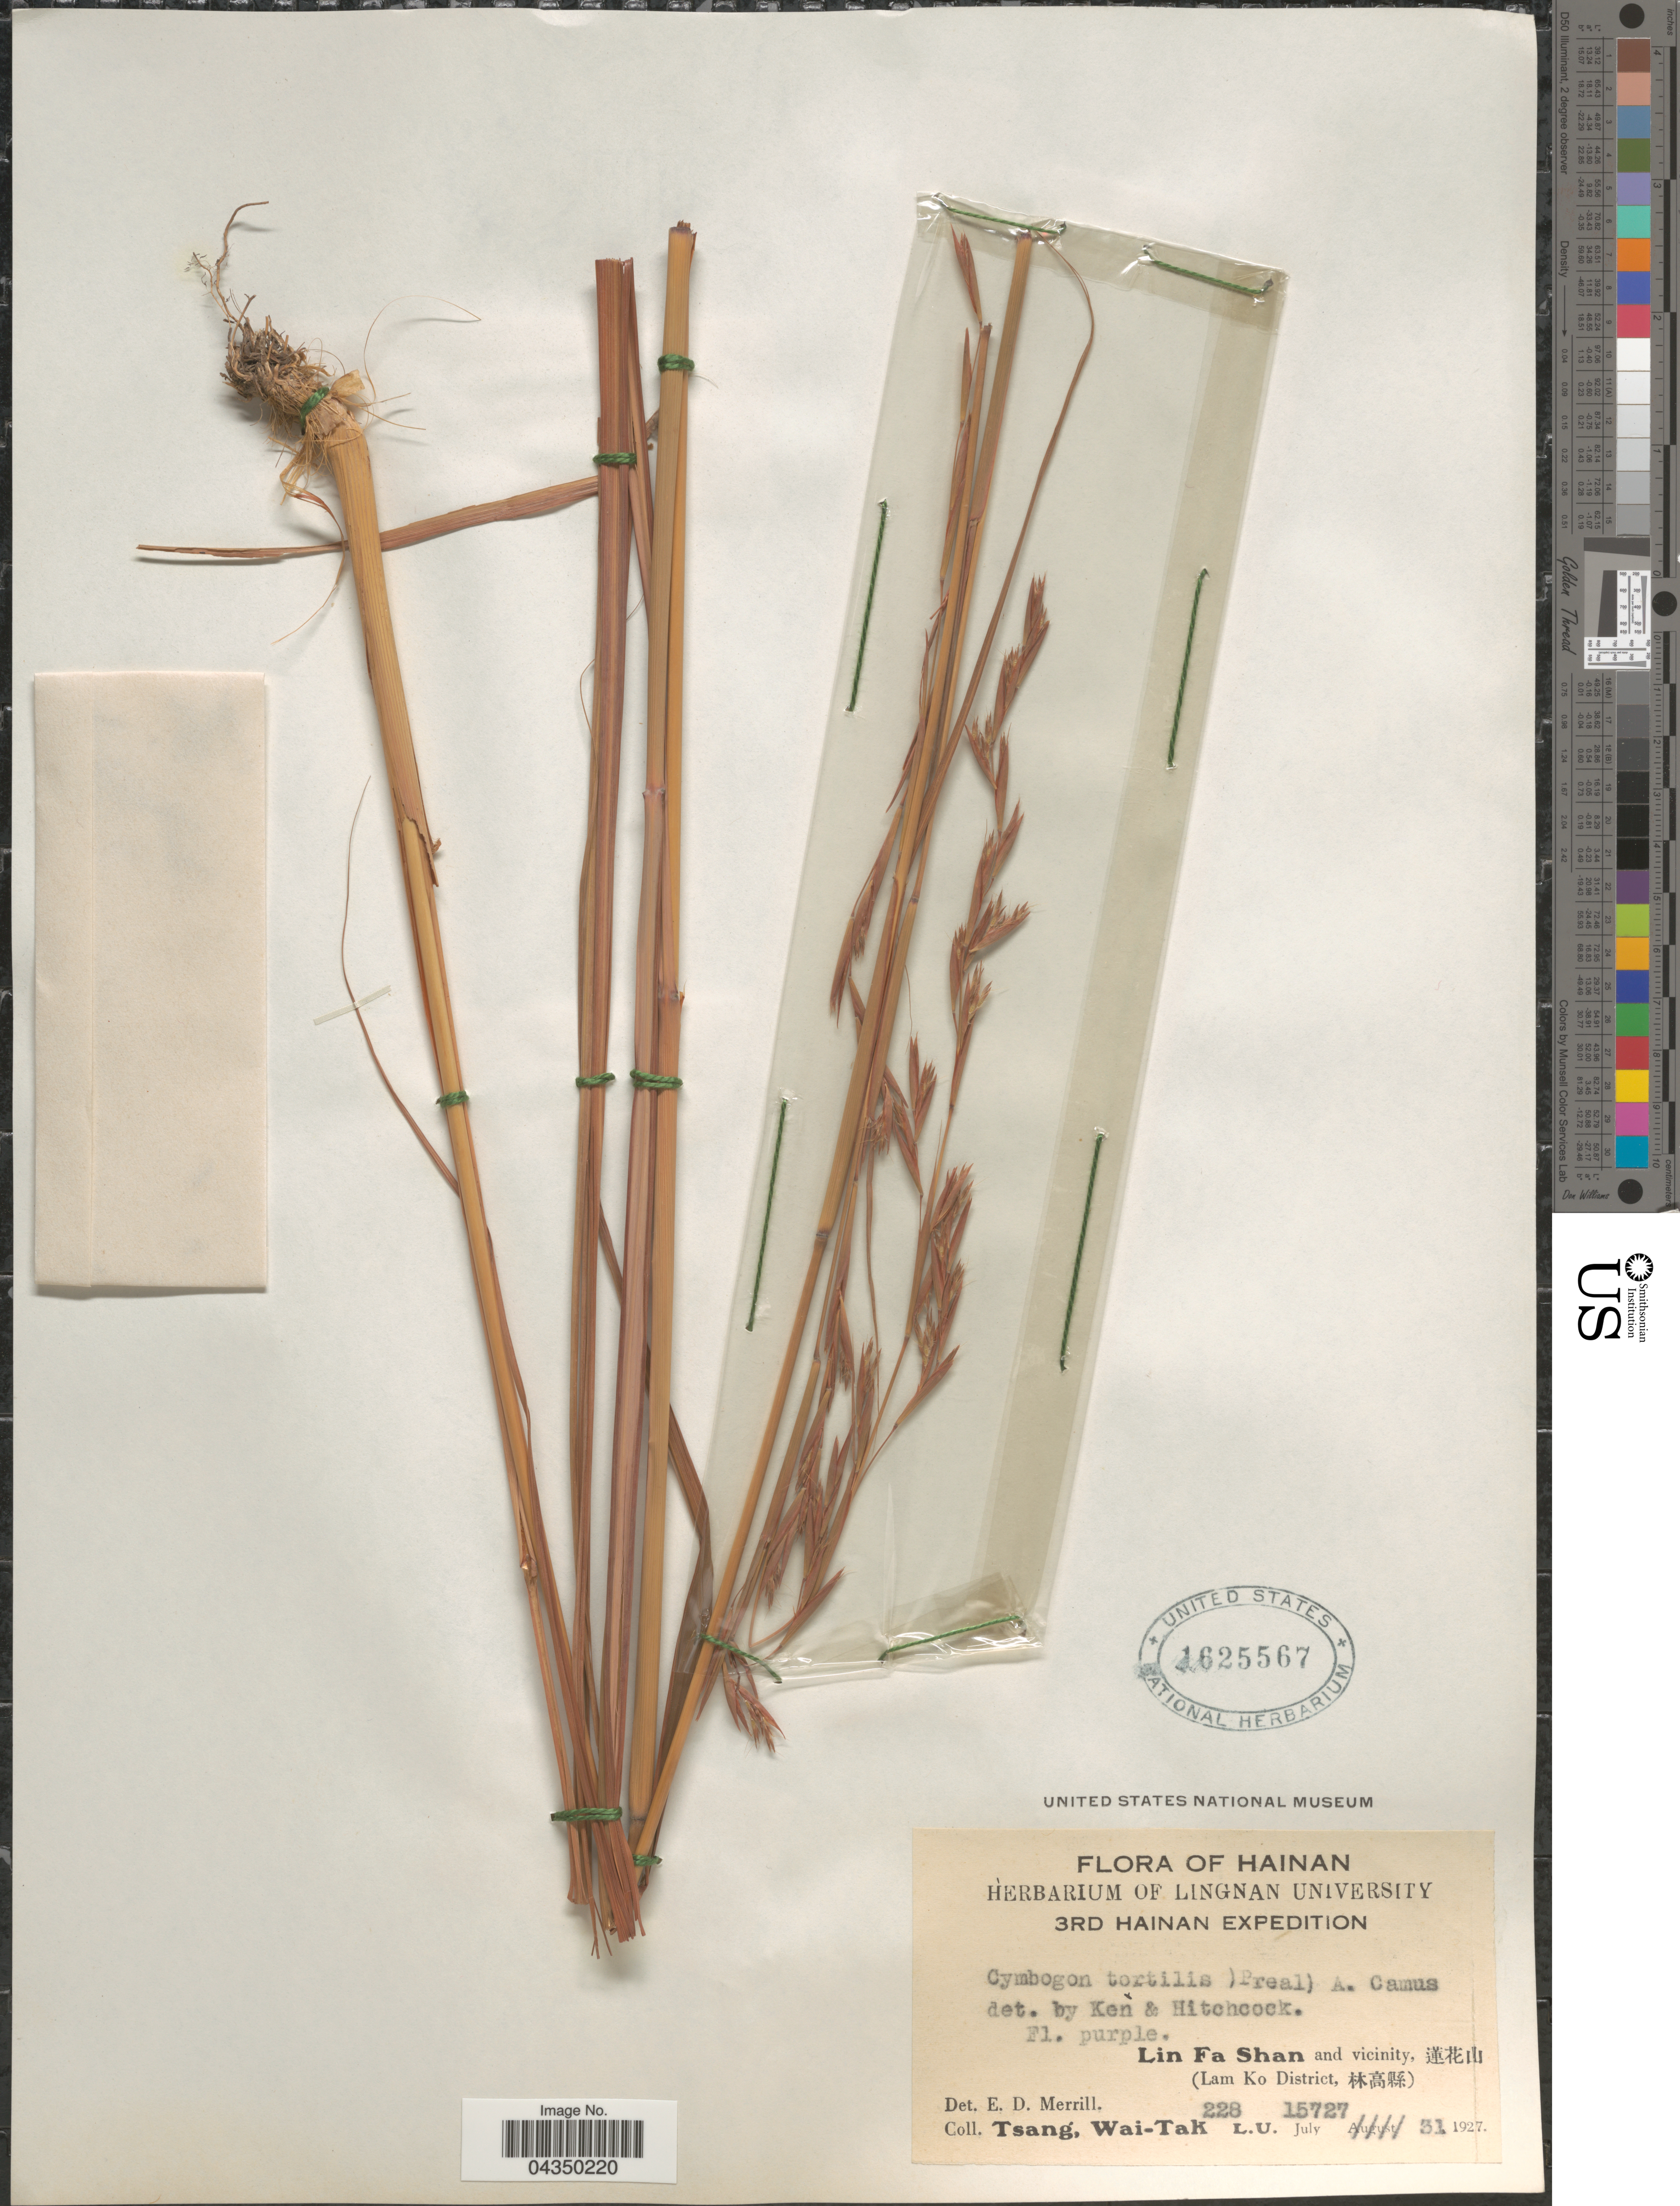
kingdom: Plantae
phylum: Tracheophyta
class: Liliopsida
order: Poales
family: Poaceae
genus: Cymbopogon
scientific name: Cymbopogon tortilis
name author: (J. Presl) A. Camus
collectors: W. T. Tsang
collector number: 228L.U.15727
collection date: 1927-07-31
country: China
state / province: Hainan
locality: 3rd Hainan E[Foreign script]pedition. Lin Fa Shan and vicinity, [Foreign script] (Lam Ko District, [Foreign script]).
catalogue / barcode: US 1625567